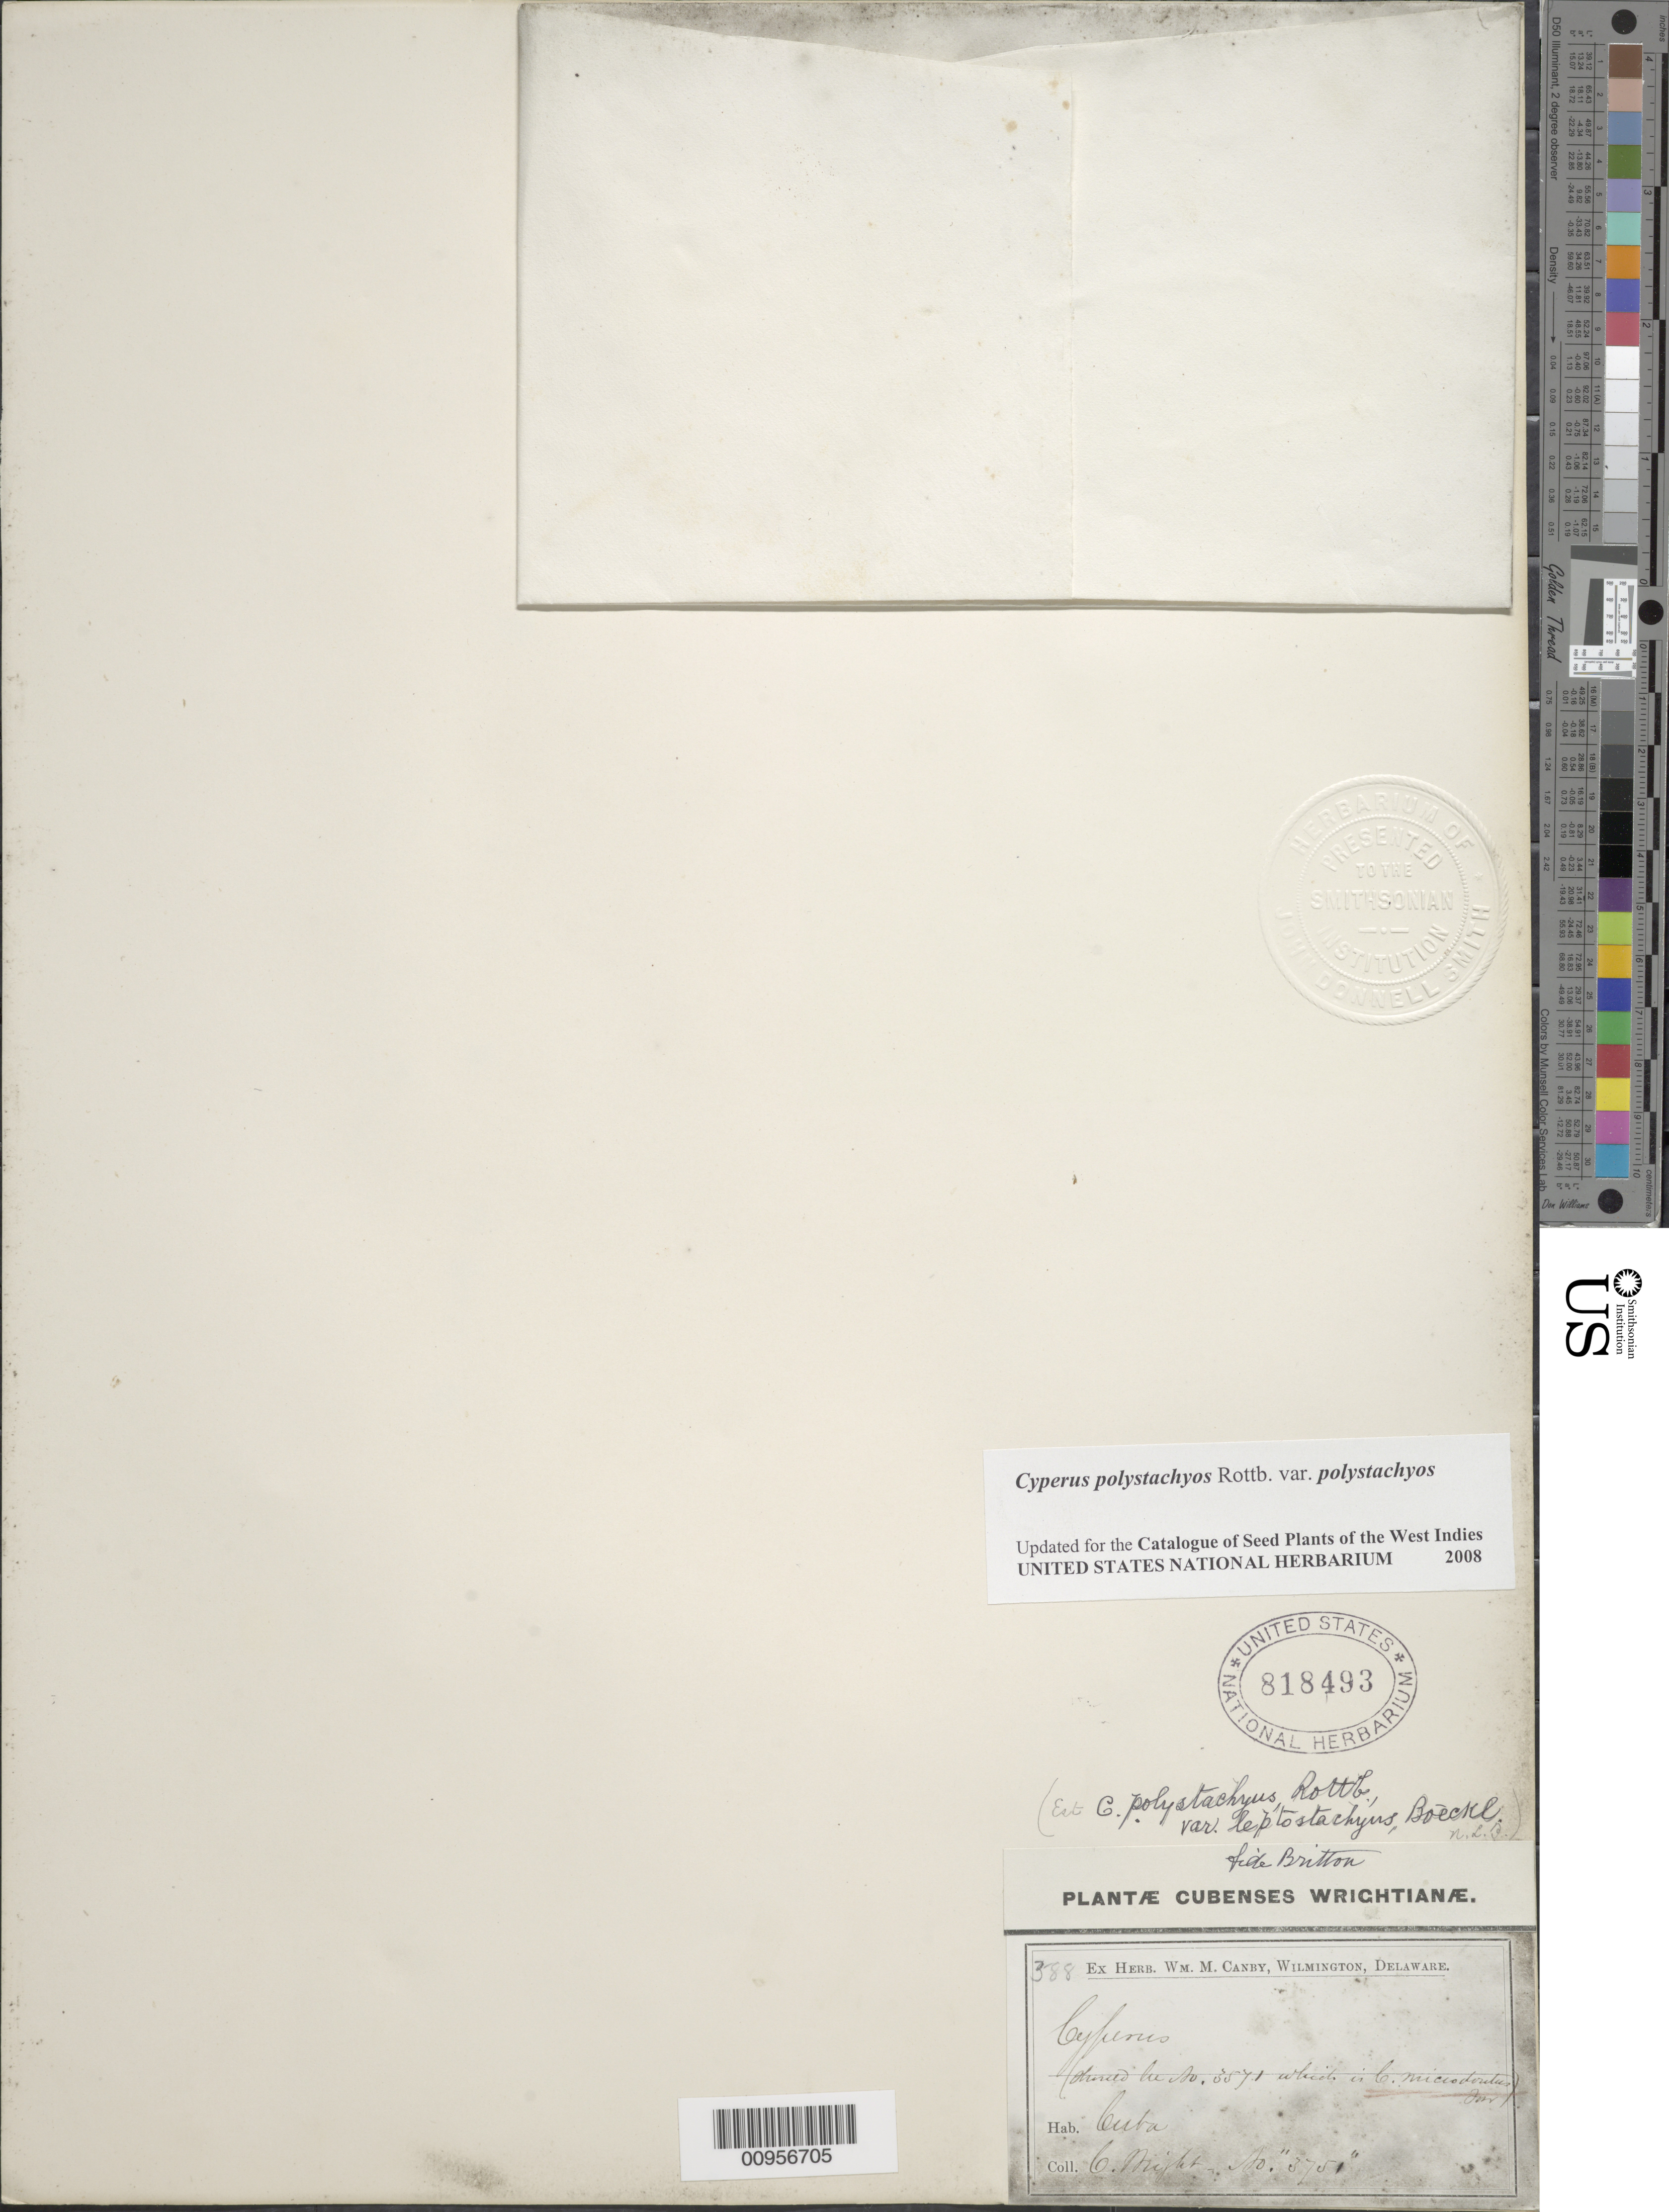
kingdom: Plantae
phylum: Tracheophyta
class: Liliopsida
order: Poales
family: Cyperaceae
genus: Cyperus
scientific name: Cyperus polystachyos var. polystachyos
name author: Rottb.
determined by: Strong, M. T., (US), Smithsonian Institution - National Museum of Natural History (UNITED STATES)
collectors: C. Wright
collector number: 375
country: Cuba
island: Cuba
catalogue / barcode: US 818493